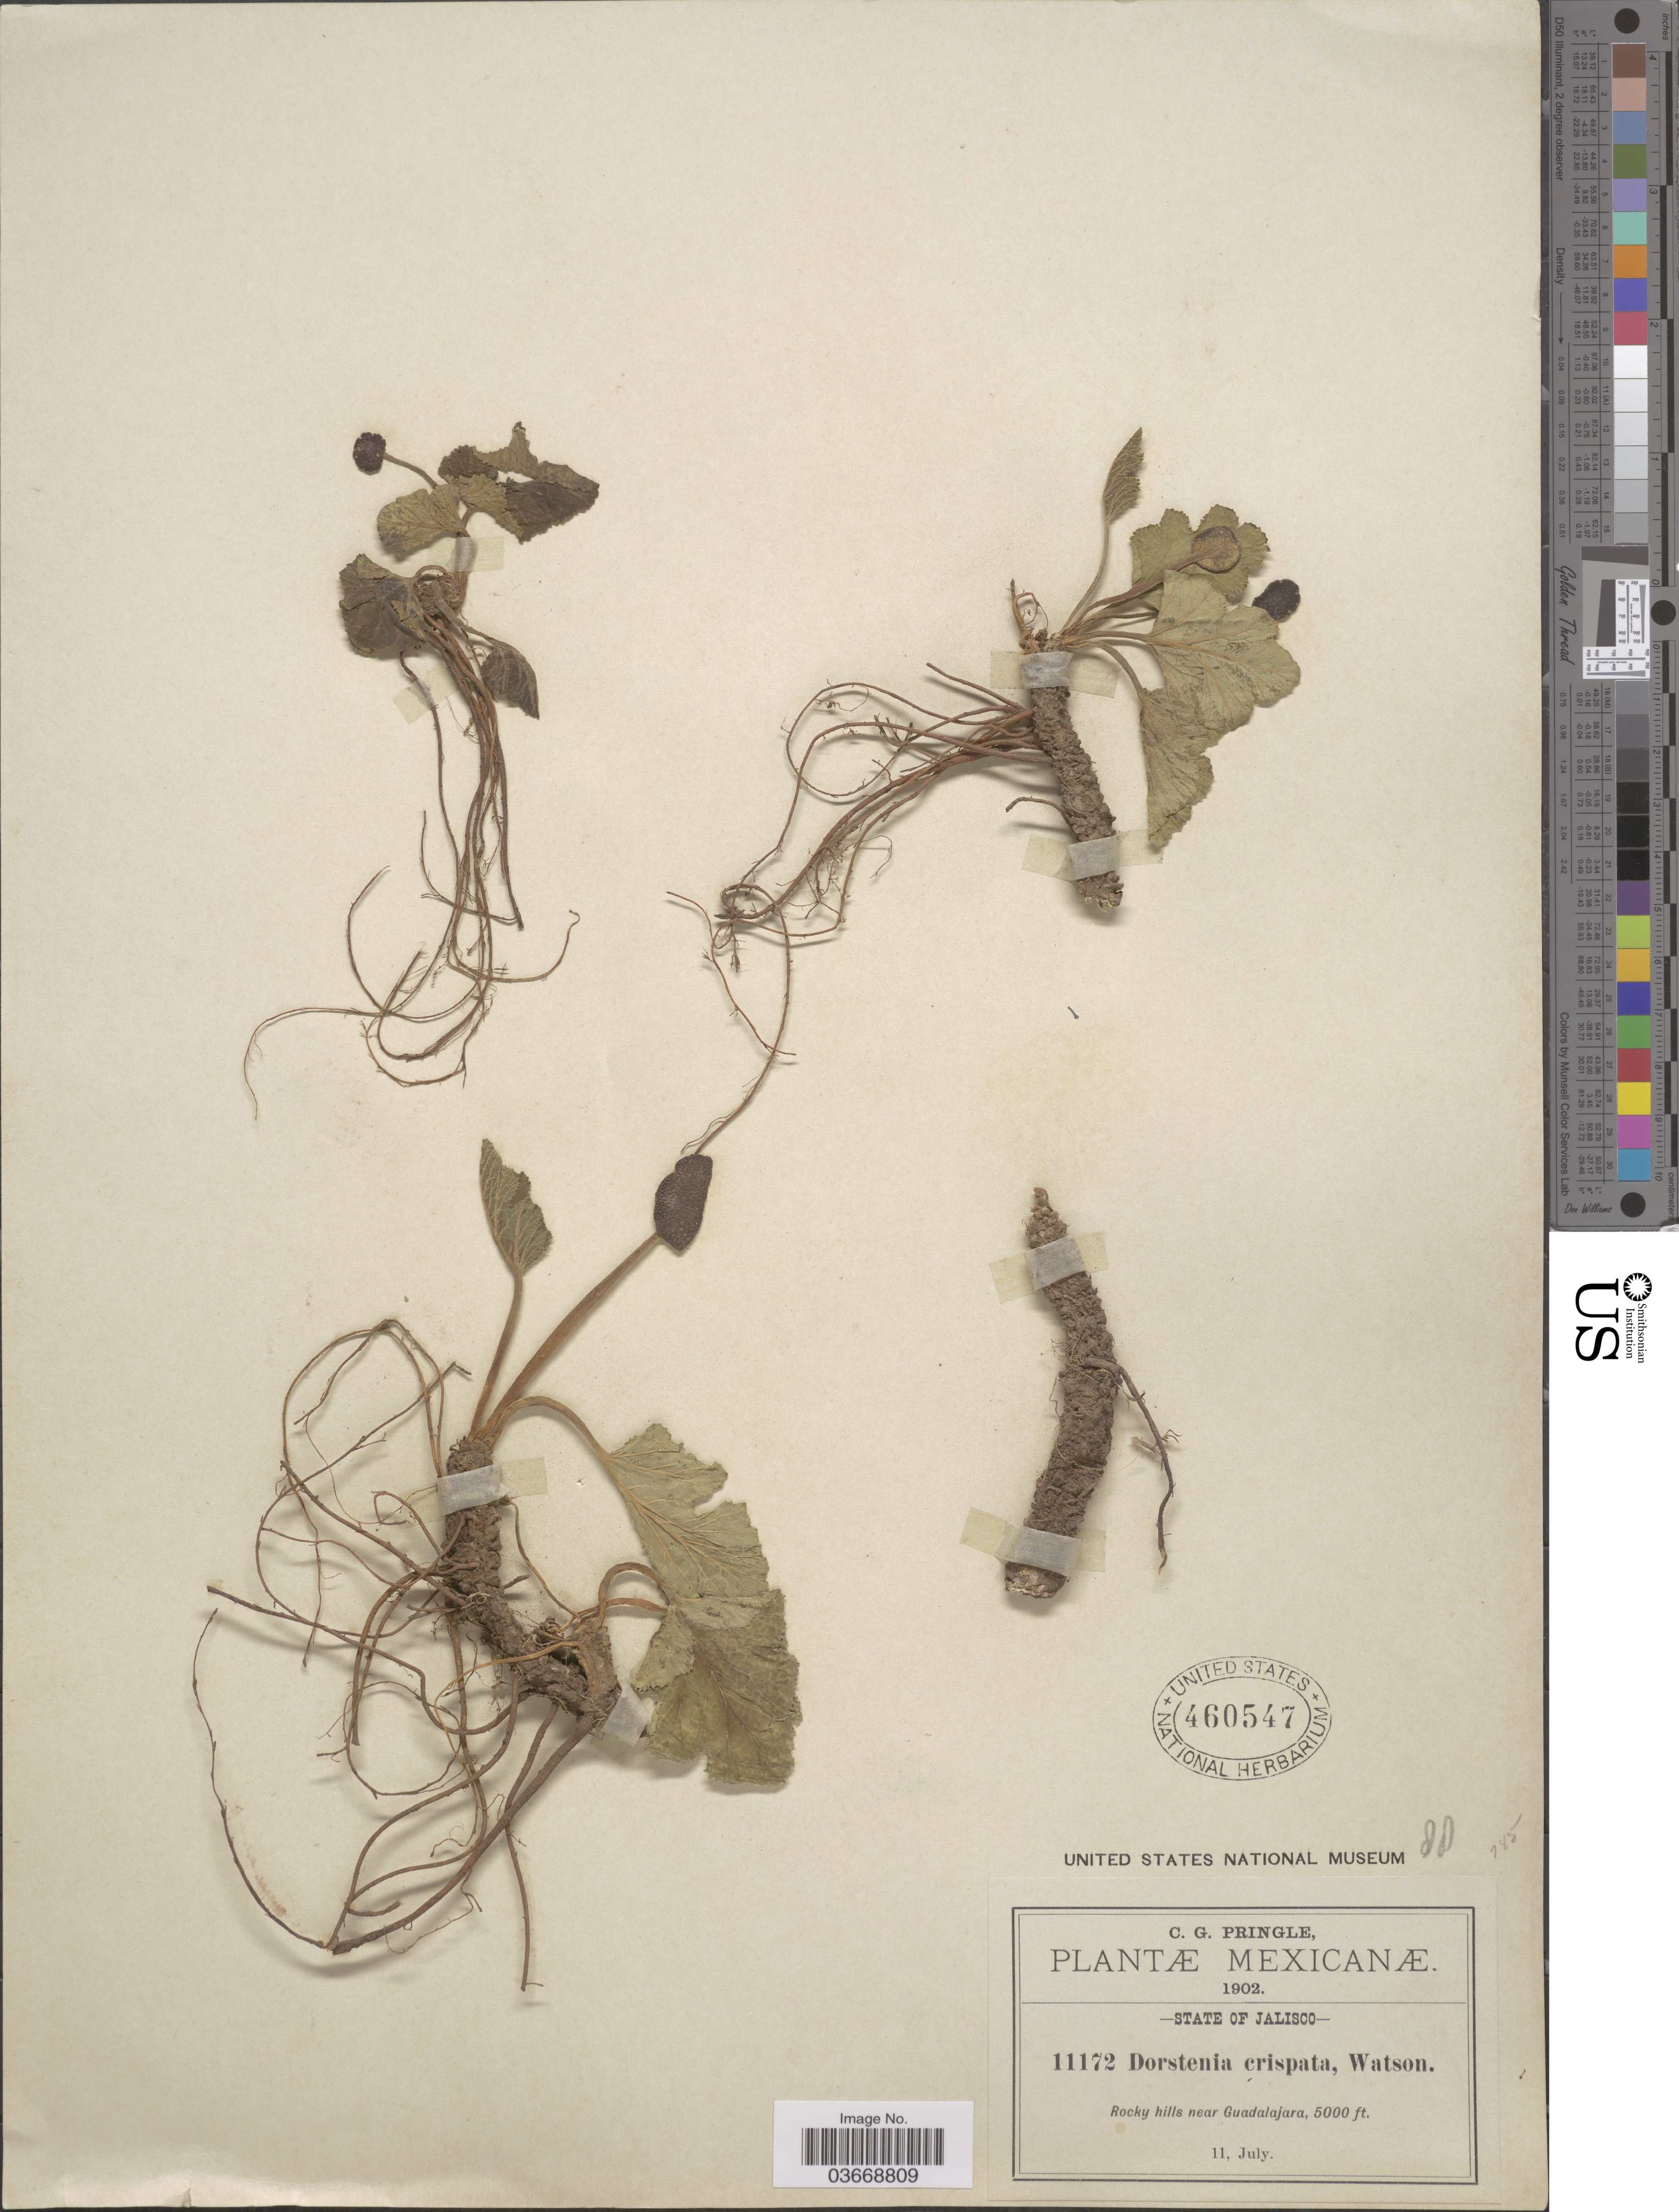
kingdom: Plantae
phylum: Tracheophyta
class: Magnoliopsida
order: Rosales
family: Moraceae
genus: Dorstenia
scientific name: Dorstenia crispata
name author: S. Watson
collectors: C. G. Pringle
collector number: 11172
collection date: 1902-07-11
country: Mexico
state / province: Jalisco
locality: Rocky hills near Guadalajara.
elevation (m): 1524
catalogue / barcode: US 460547